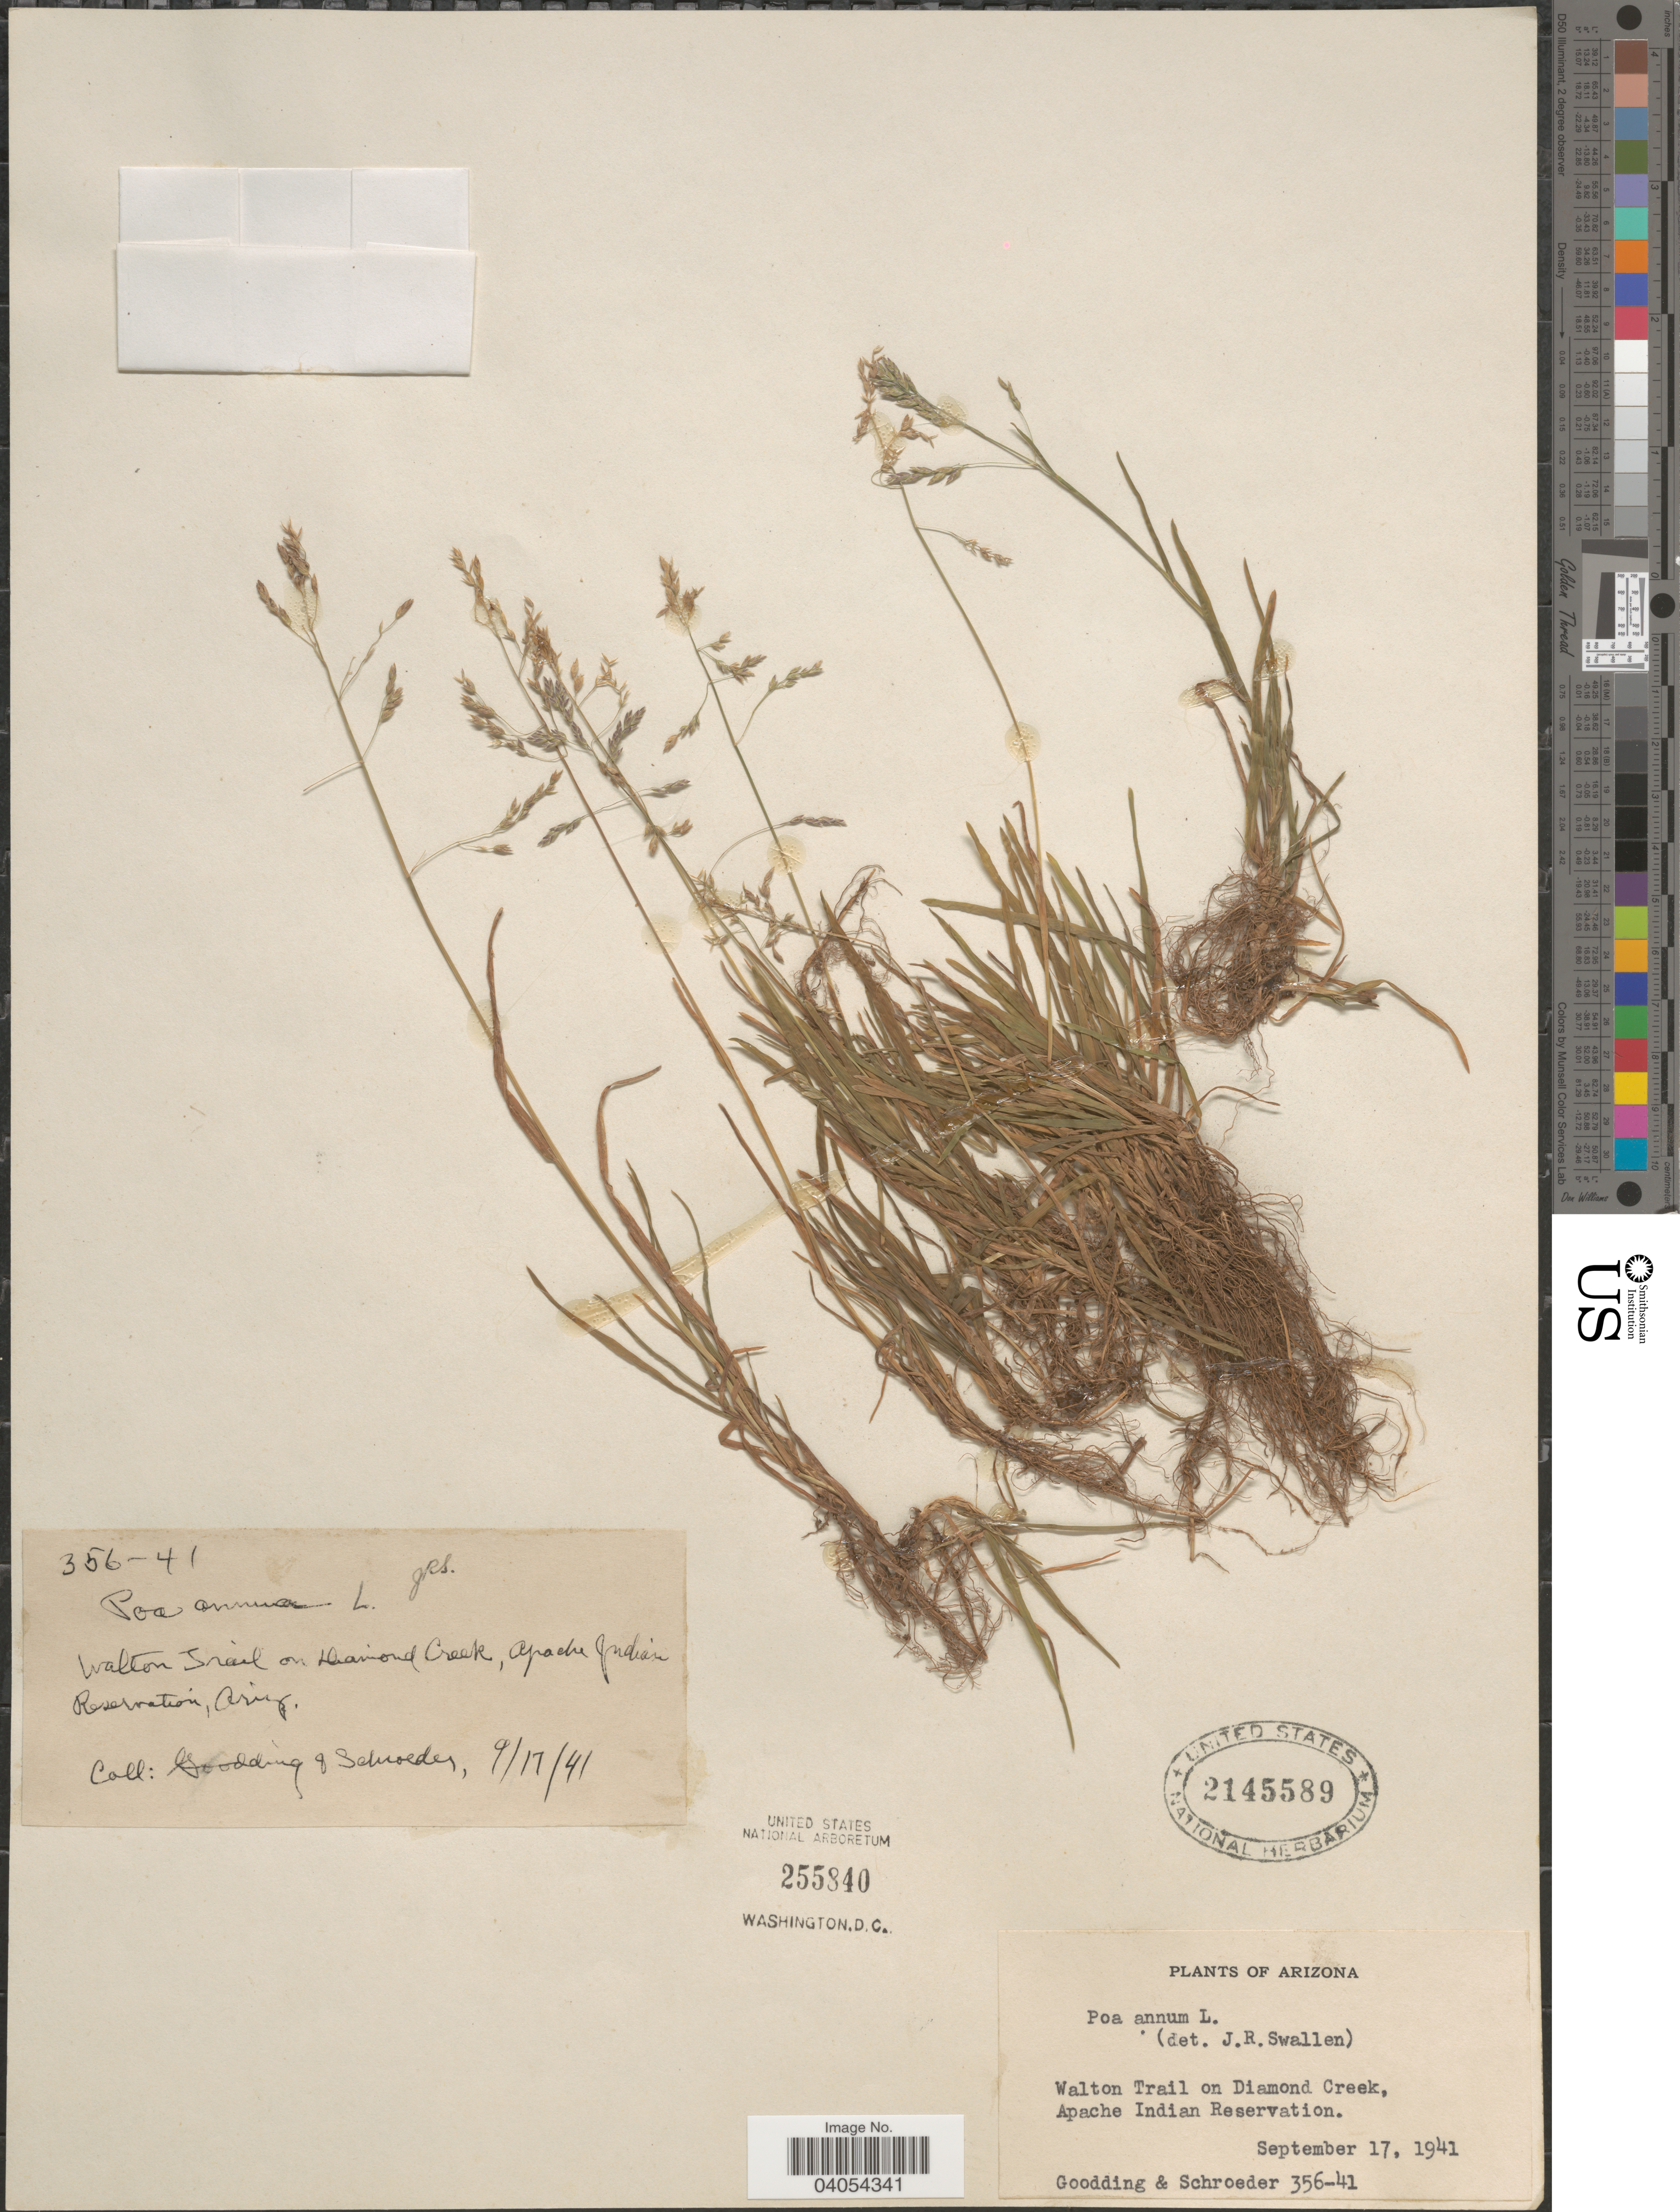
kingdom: Plantae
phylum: Tracheophyta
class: Liliopsida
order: Poales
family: Poaceae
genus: Poa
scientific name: Poa annua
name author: L.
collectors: Goodding & Schroeder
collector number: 356-41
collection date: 1941-09-17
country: United States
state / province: Arizona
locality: Walton Trail on Diamond Creek, Apache Indian Reservation.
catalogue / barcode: US 2145589